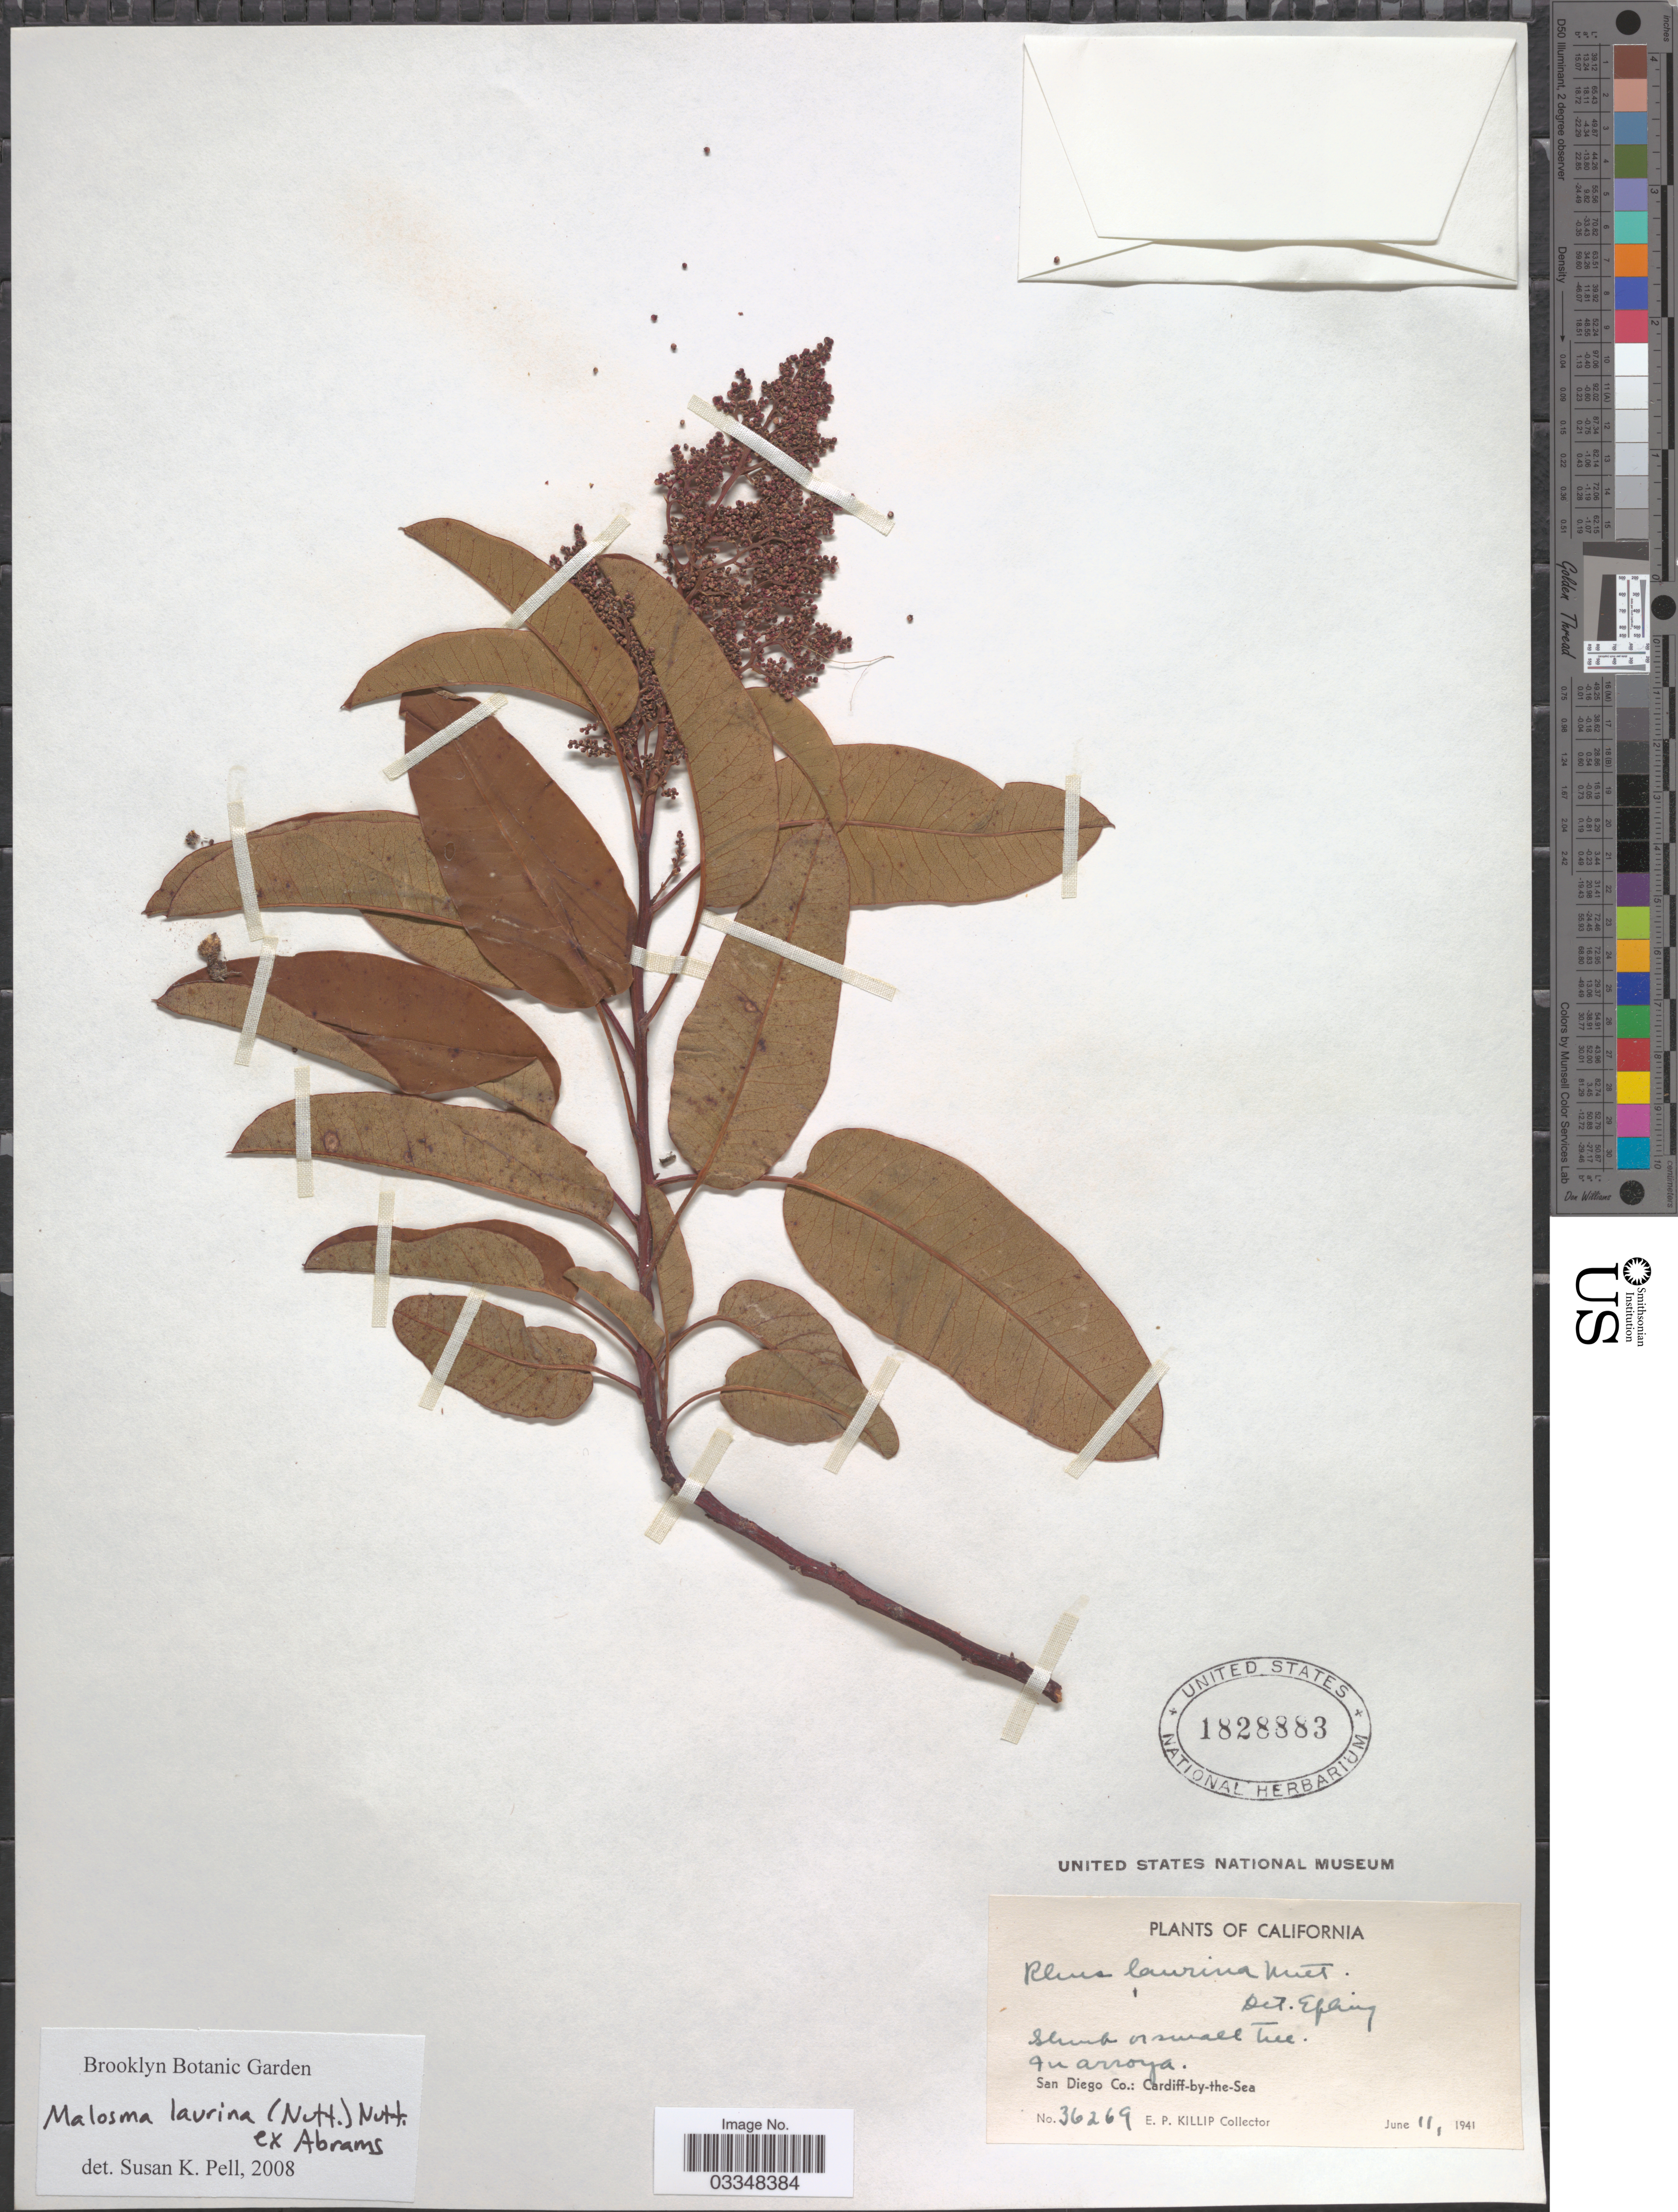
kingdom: Plantae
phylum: Tracheophyta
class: Magnoliopsida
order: Sapindales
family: Anacardiaceae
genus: Malosma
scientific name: Malosma laurina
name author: (Nutt.) Nutt. ex Abrams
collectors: E. P. Killip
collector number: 36269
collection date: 1941-06-11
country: United States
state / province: California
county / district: San Diego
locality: San Diego Co.: Cardiff-by-the-Sea.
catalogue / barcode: US 1828883